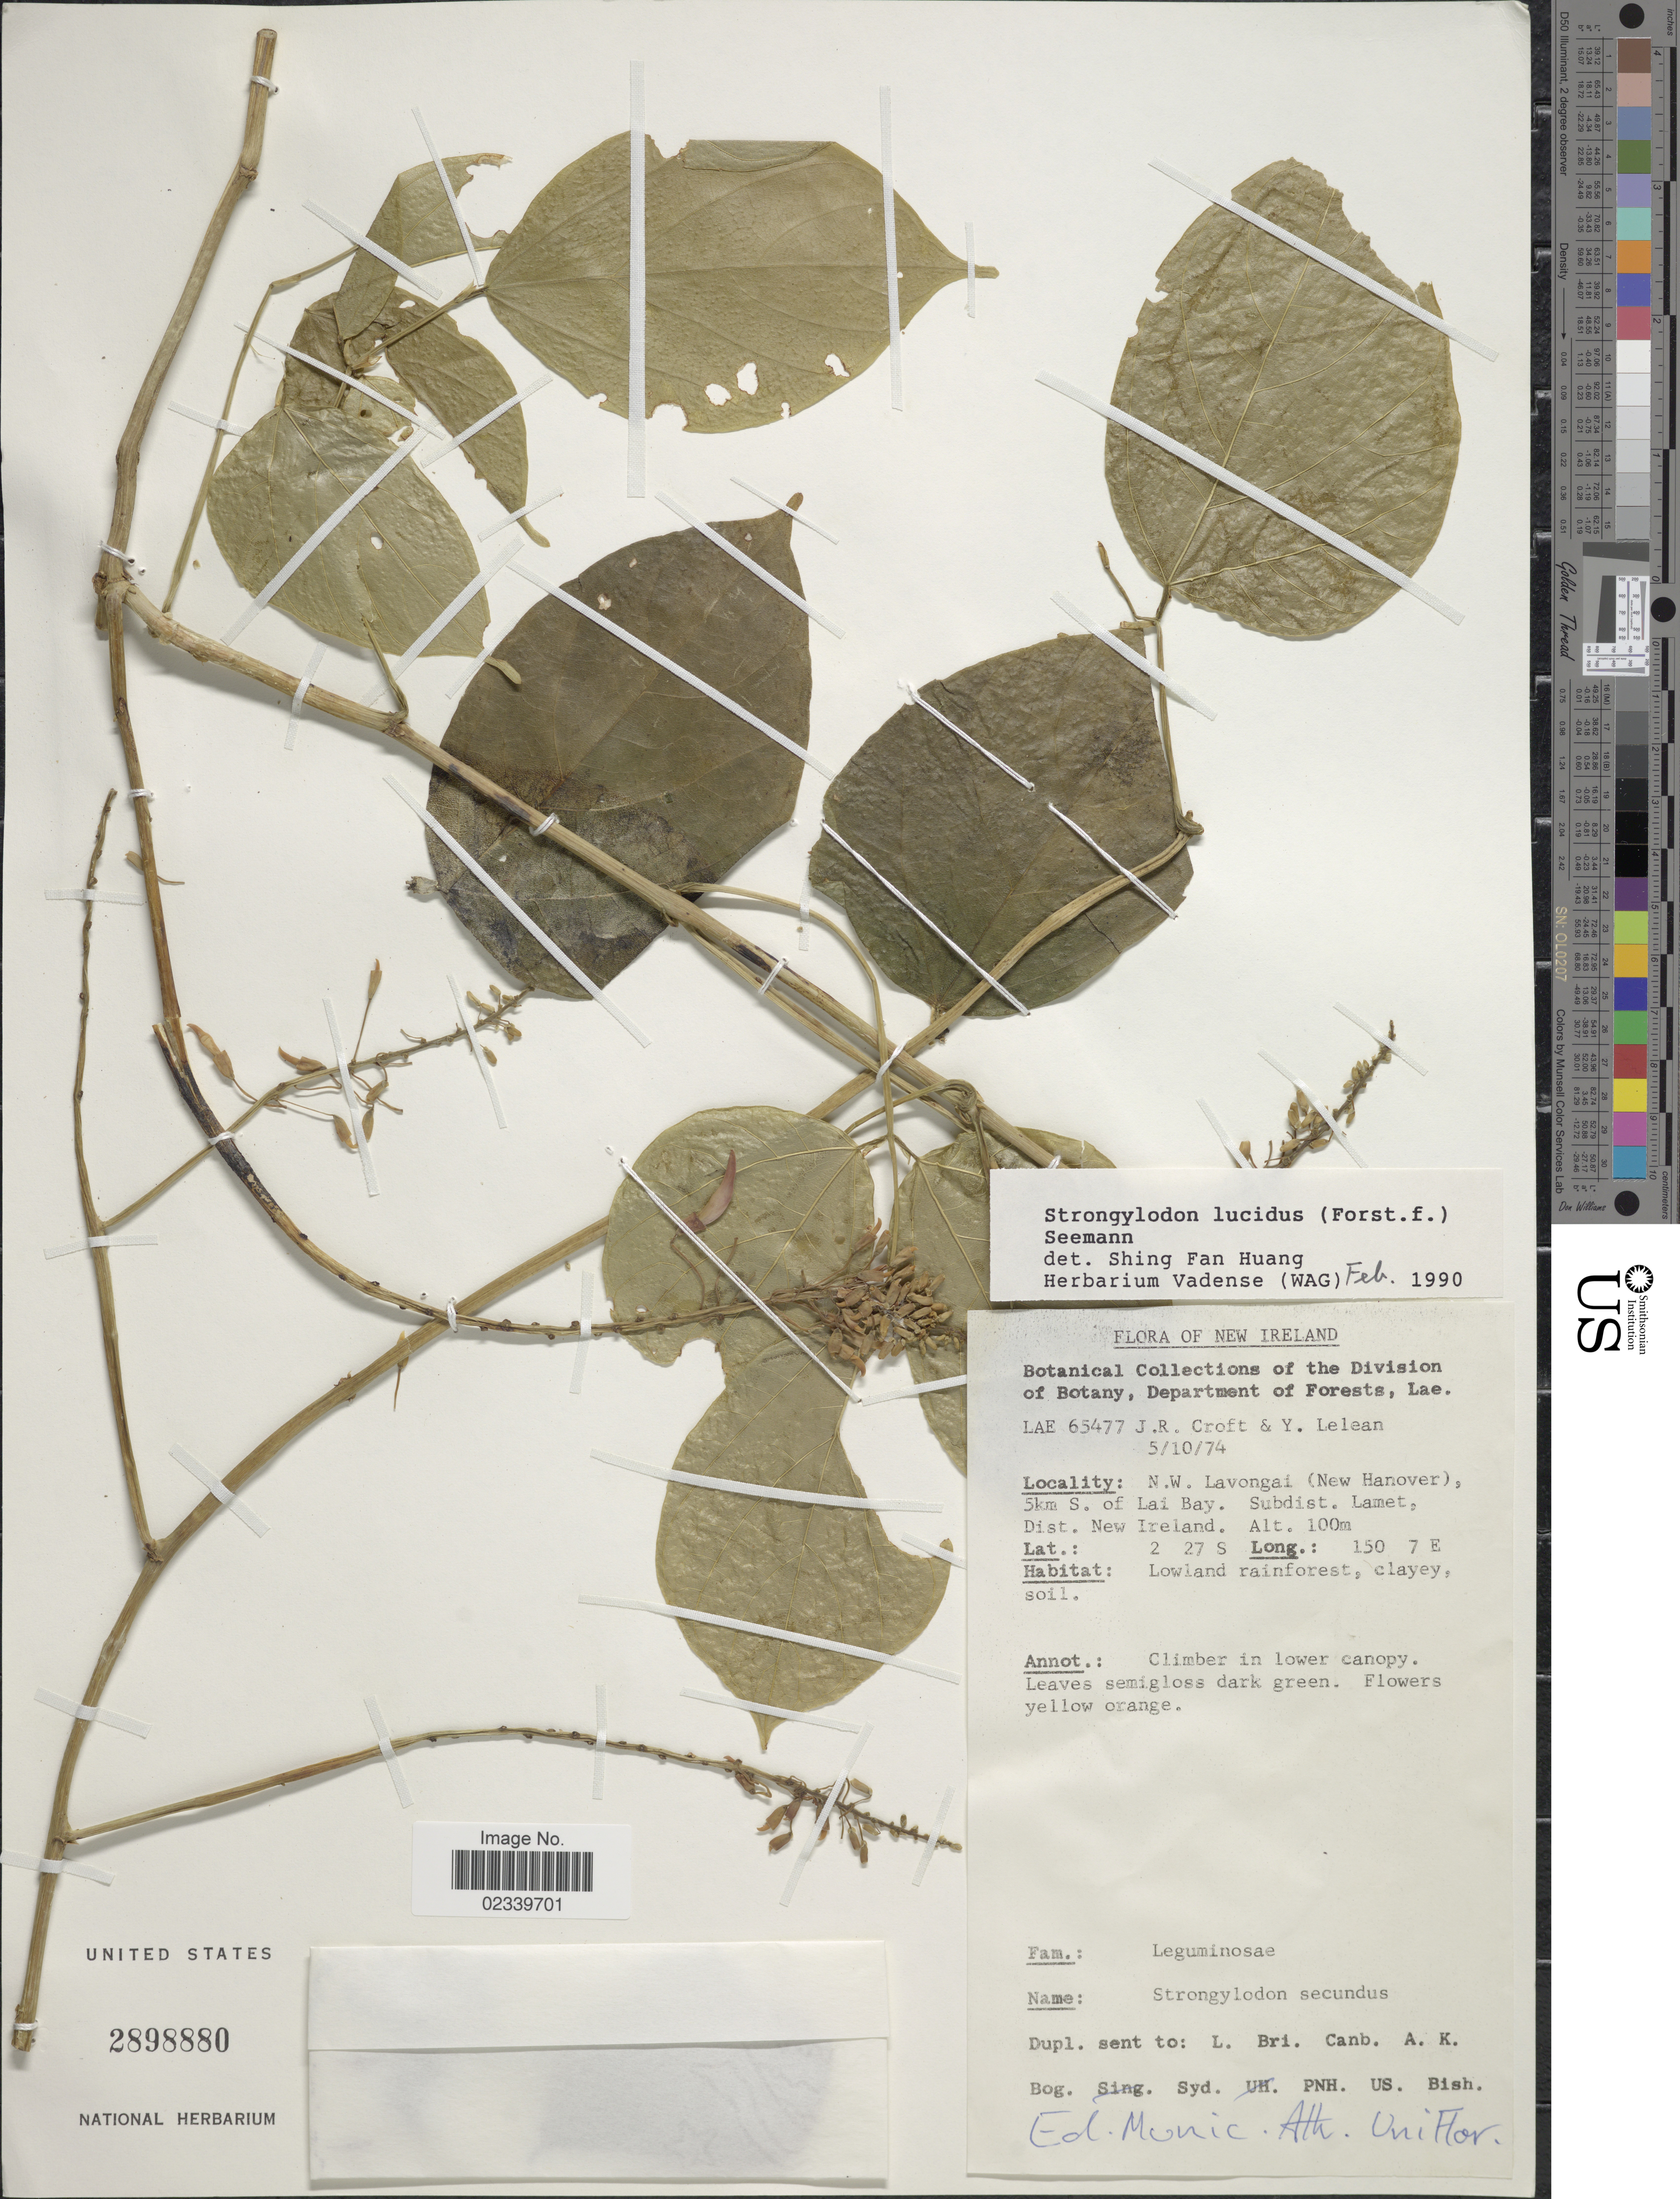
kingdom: Plantae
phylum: Tracheophyta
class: Magnoliopsida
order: Fabales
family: Fabaceae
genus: Strongylodon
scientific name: Strongylodon lucidus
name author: (G. Forst.) Seem.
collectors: J. R. Croft & Y. Lelean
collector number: LAE65477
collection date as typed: Transcribed d/m/y: 5/10/74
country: Papua New Guinea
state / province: New Ireland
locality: N.W. Lavongai (New Hanover), 5km S. of Lai Bay, Subdist. Lamet Dist. New Ireland.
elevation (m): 100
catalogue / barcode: US 2898880